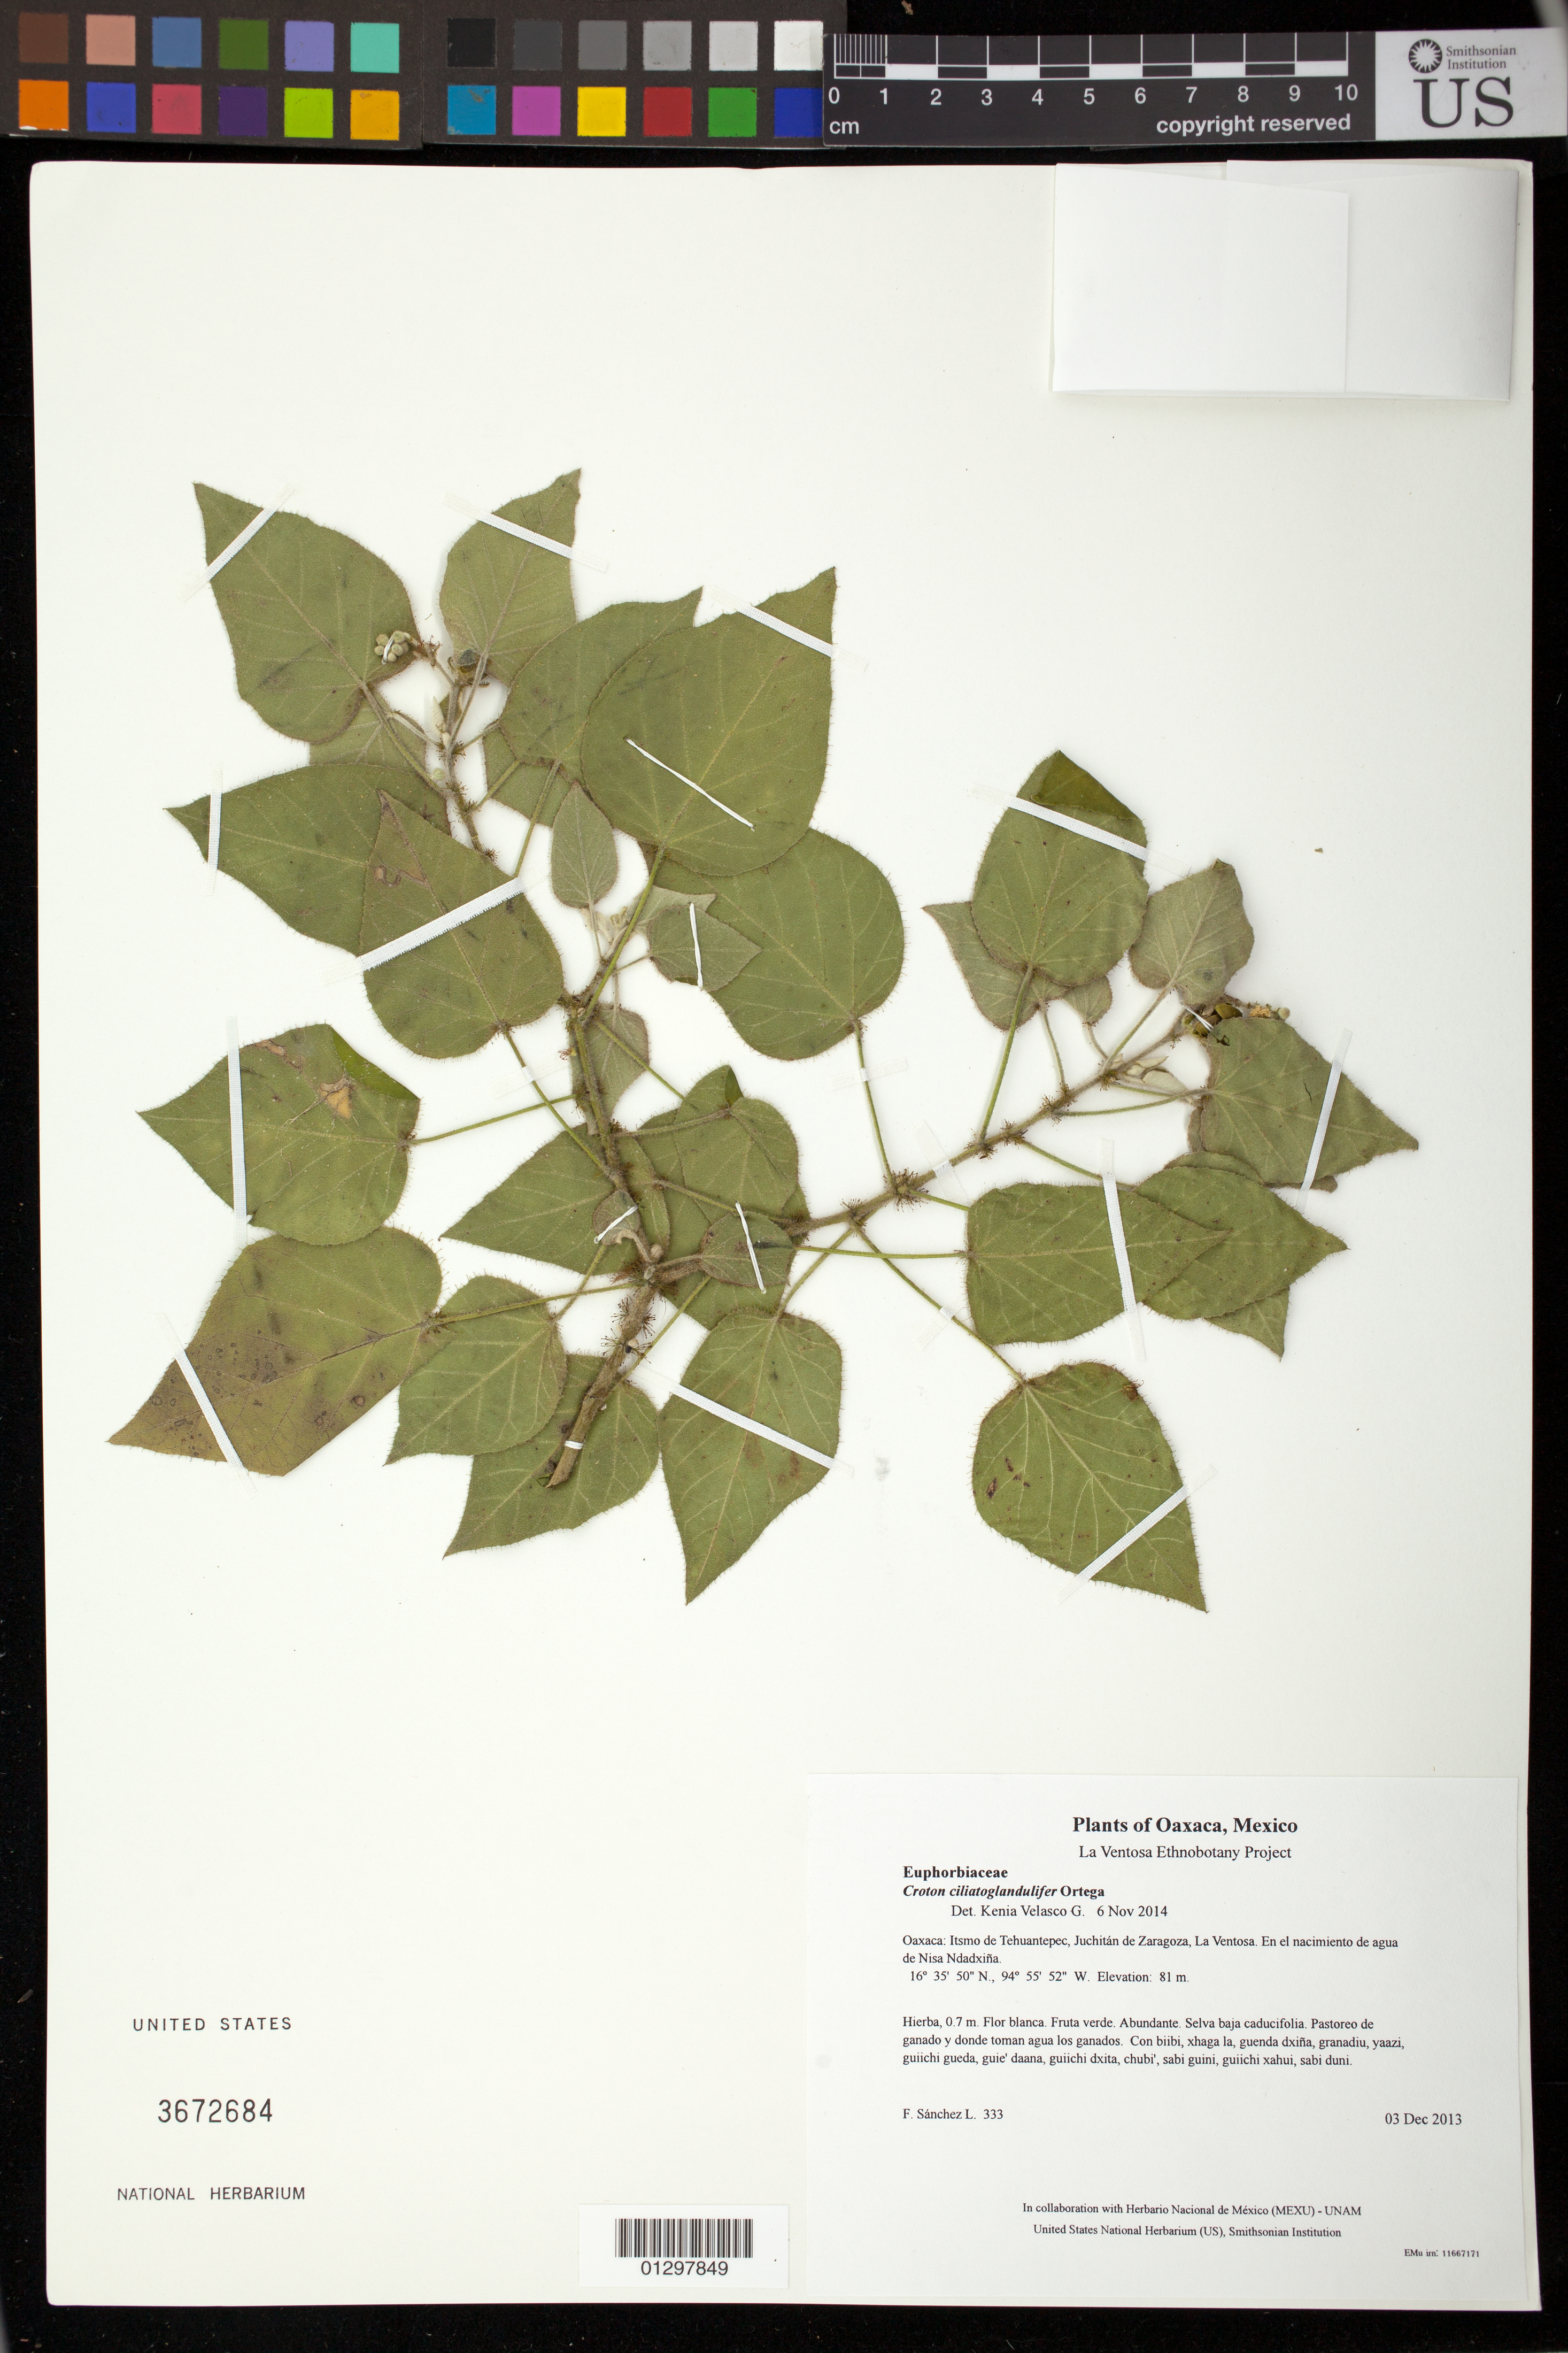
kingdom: Plantae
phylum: Tracheophyta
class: Magnoliopsida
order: Malpighiales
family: Euphorbiaceae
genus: Croton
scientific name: Croton ciliatoglandulosus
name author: Steud.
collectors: F. Sánchez L.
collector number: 333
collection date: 2013-12-03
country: Mexico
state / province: Oaxaca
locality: Itsmo de Tehuantepec, Juchitán de Zaragoza, La Ventosa. En el nacimiento de agua de Nisa Ndadxiña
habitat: Selva baja caducifolia. Pastoreo de ganado y donde toman agua los ganados.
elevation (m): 81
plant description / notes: JEBOT, MEXU, SERO, US; Guixi bandaga. 0.7 m. Guie' naquichi'. Cuaananaxhi naga'. Stale.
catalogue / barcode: US 3672684